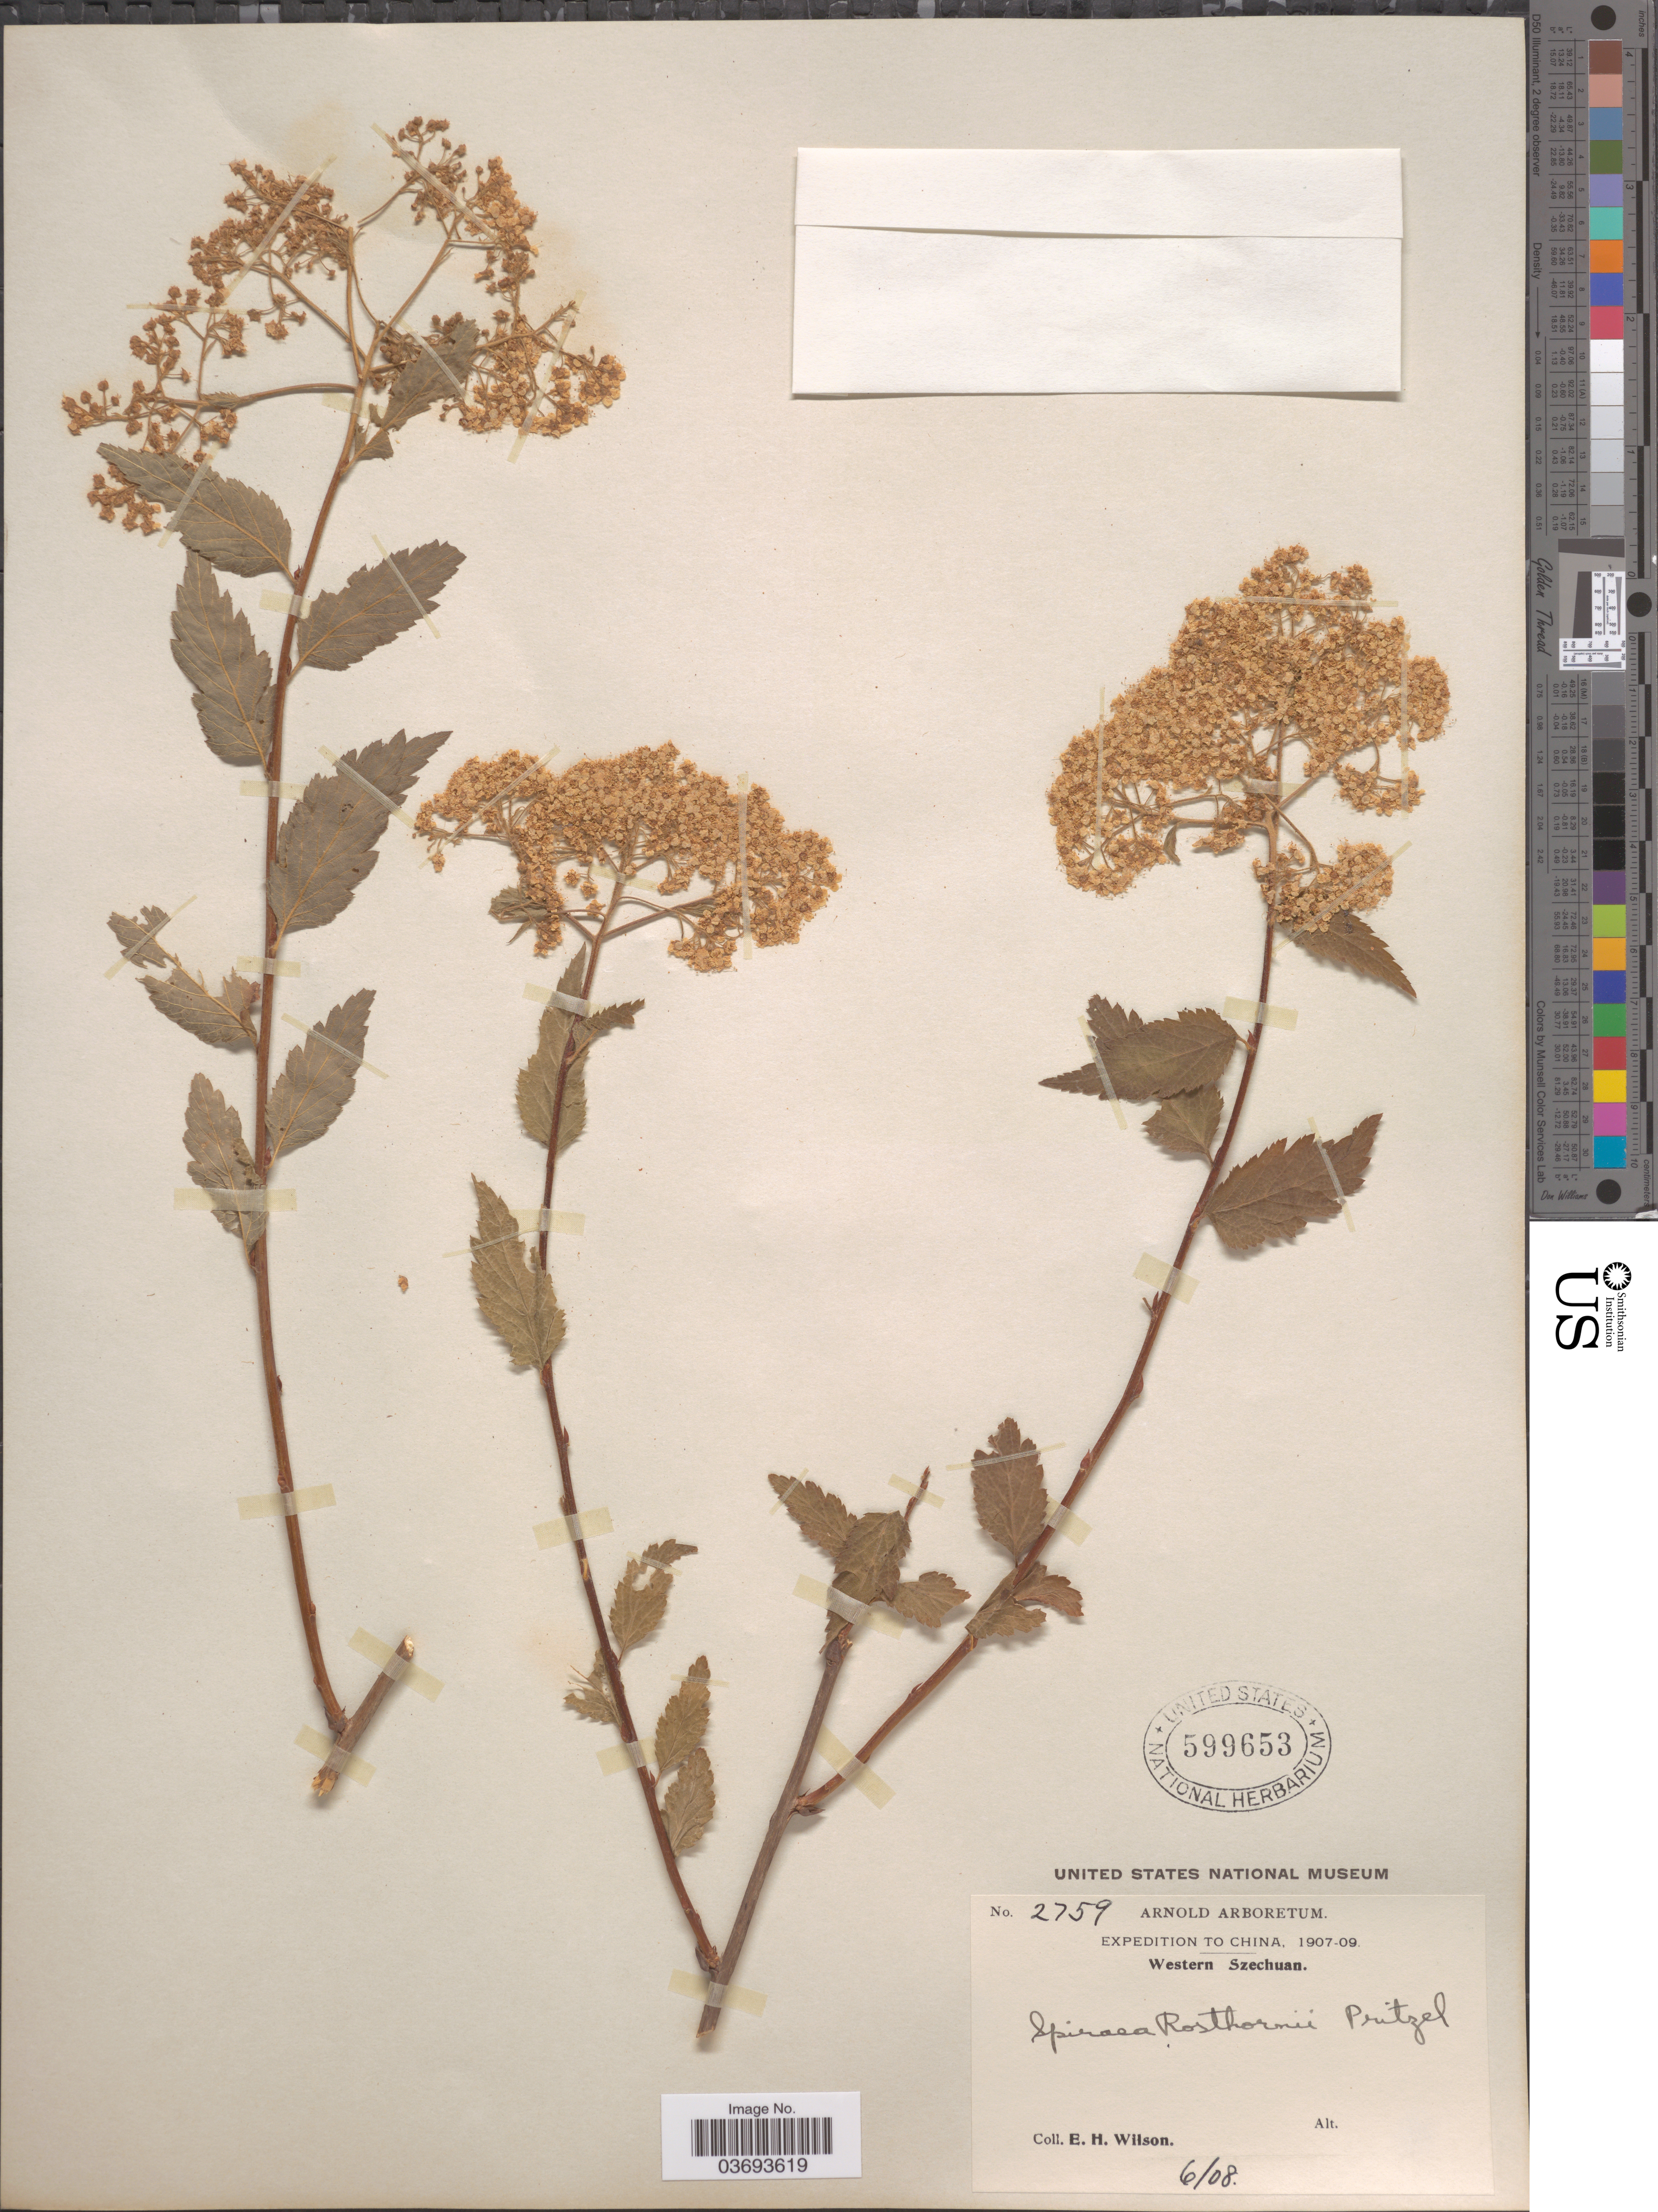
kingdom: Plantae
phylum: Tracheophyta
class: Magnoliopsida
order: Rosales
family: Rosaceae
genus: Spiraea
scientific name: Spiraea rosthornii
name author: E. Pritz.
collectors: E. Wilson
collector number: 2759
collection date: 1908-06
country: China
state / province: Sichuan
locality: Western Szechuan.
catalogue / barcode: US 599653